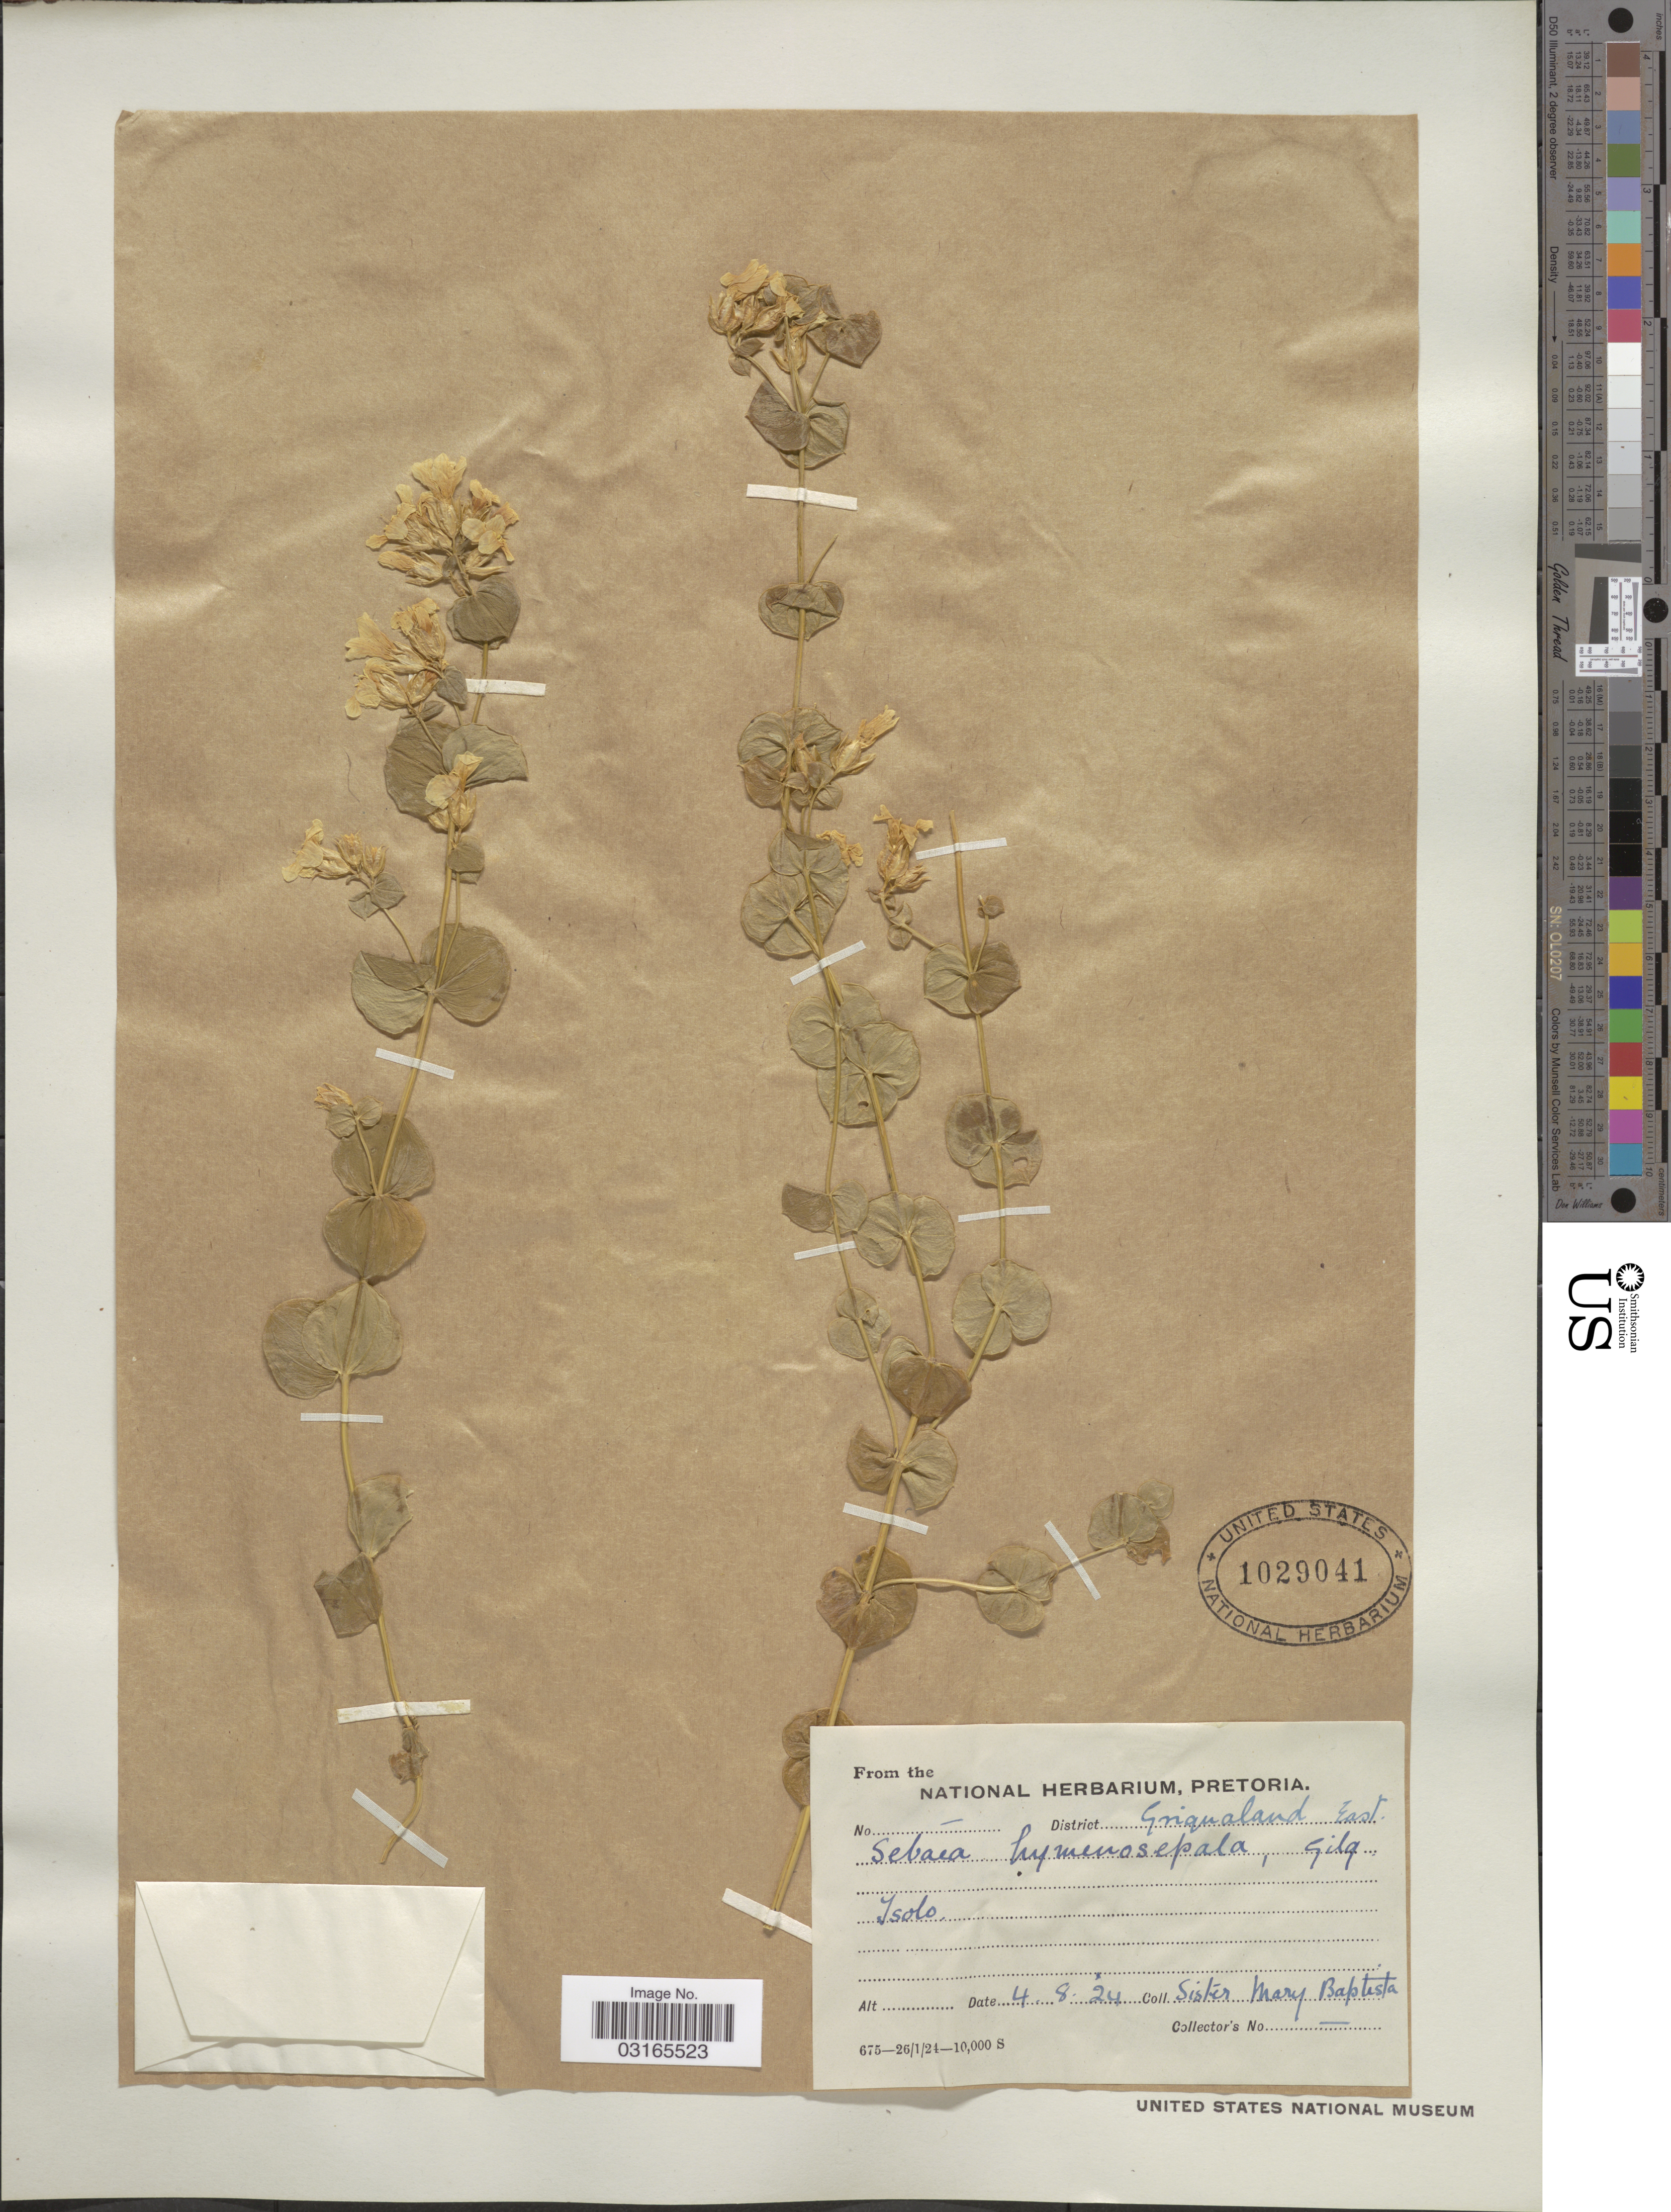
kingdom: Plantae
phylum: Tracheophyta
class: Magnoliopsida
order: Gentianales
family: Gentianaceae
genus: Sebaea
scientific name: Sebaea hymenosepala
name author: Gilg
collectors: S. Baptista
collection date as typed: Transcribed d/m/y: 4/8/24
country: South Africa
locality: District Griqualand East. Isolo.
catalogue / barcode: US 1029041